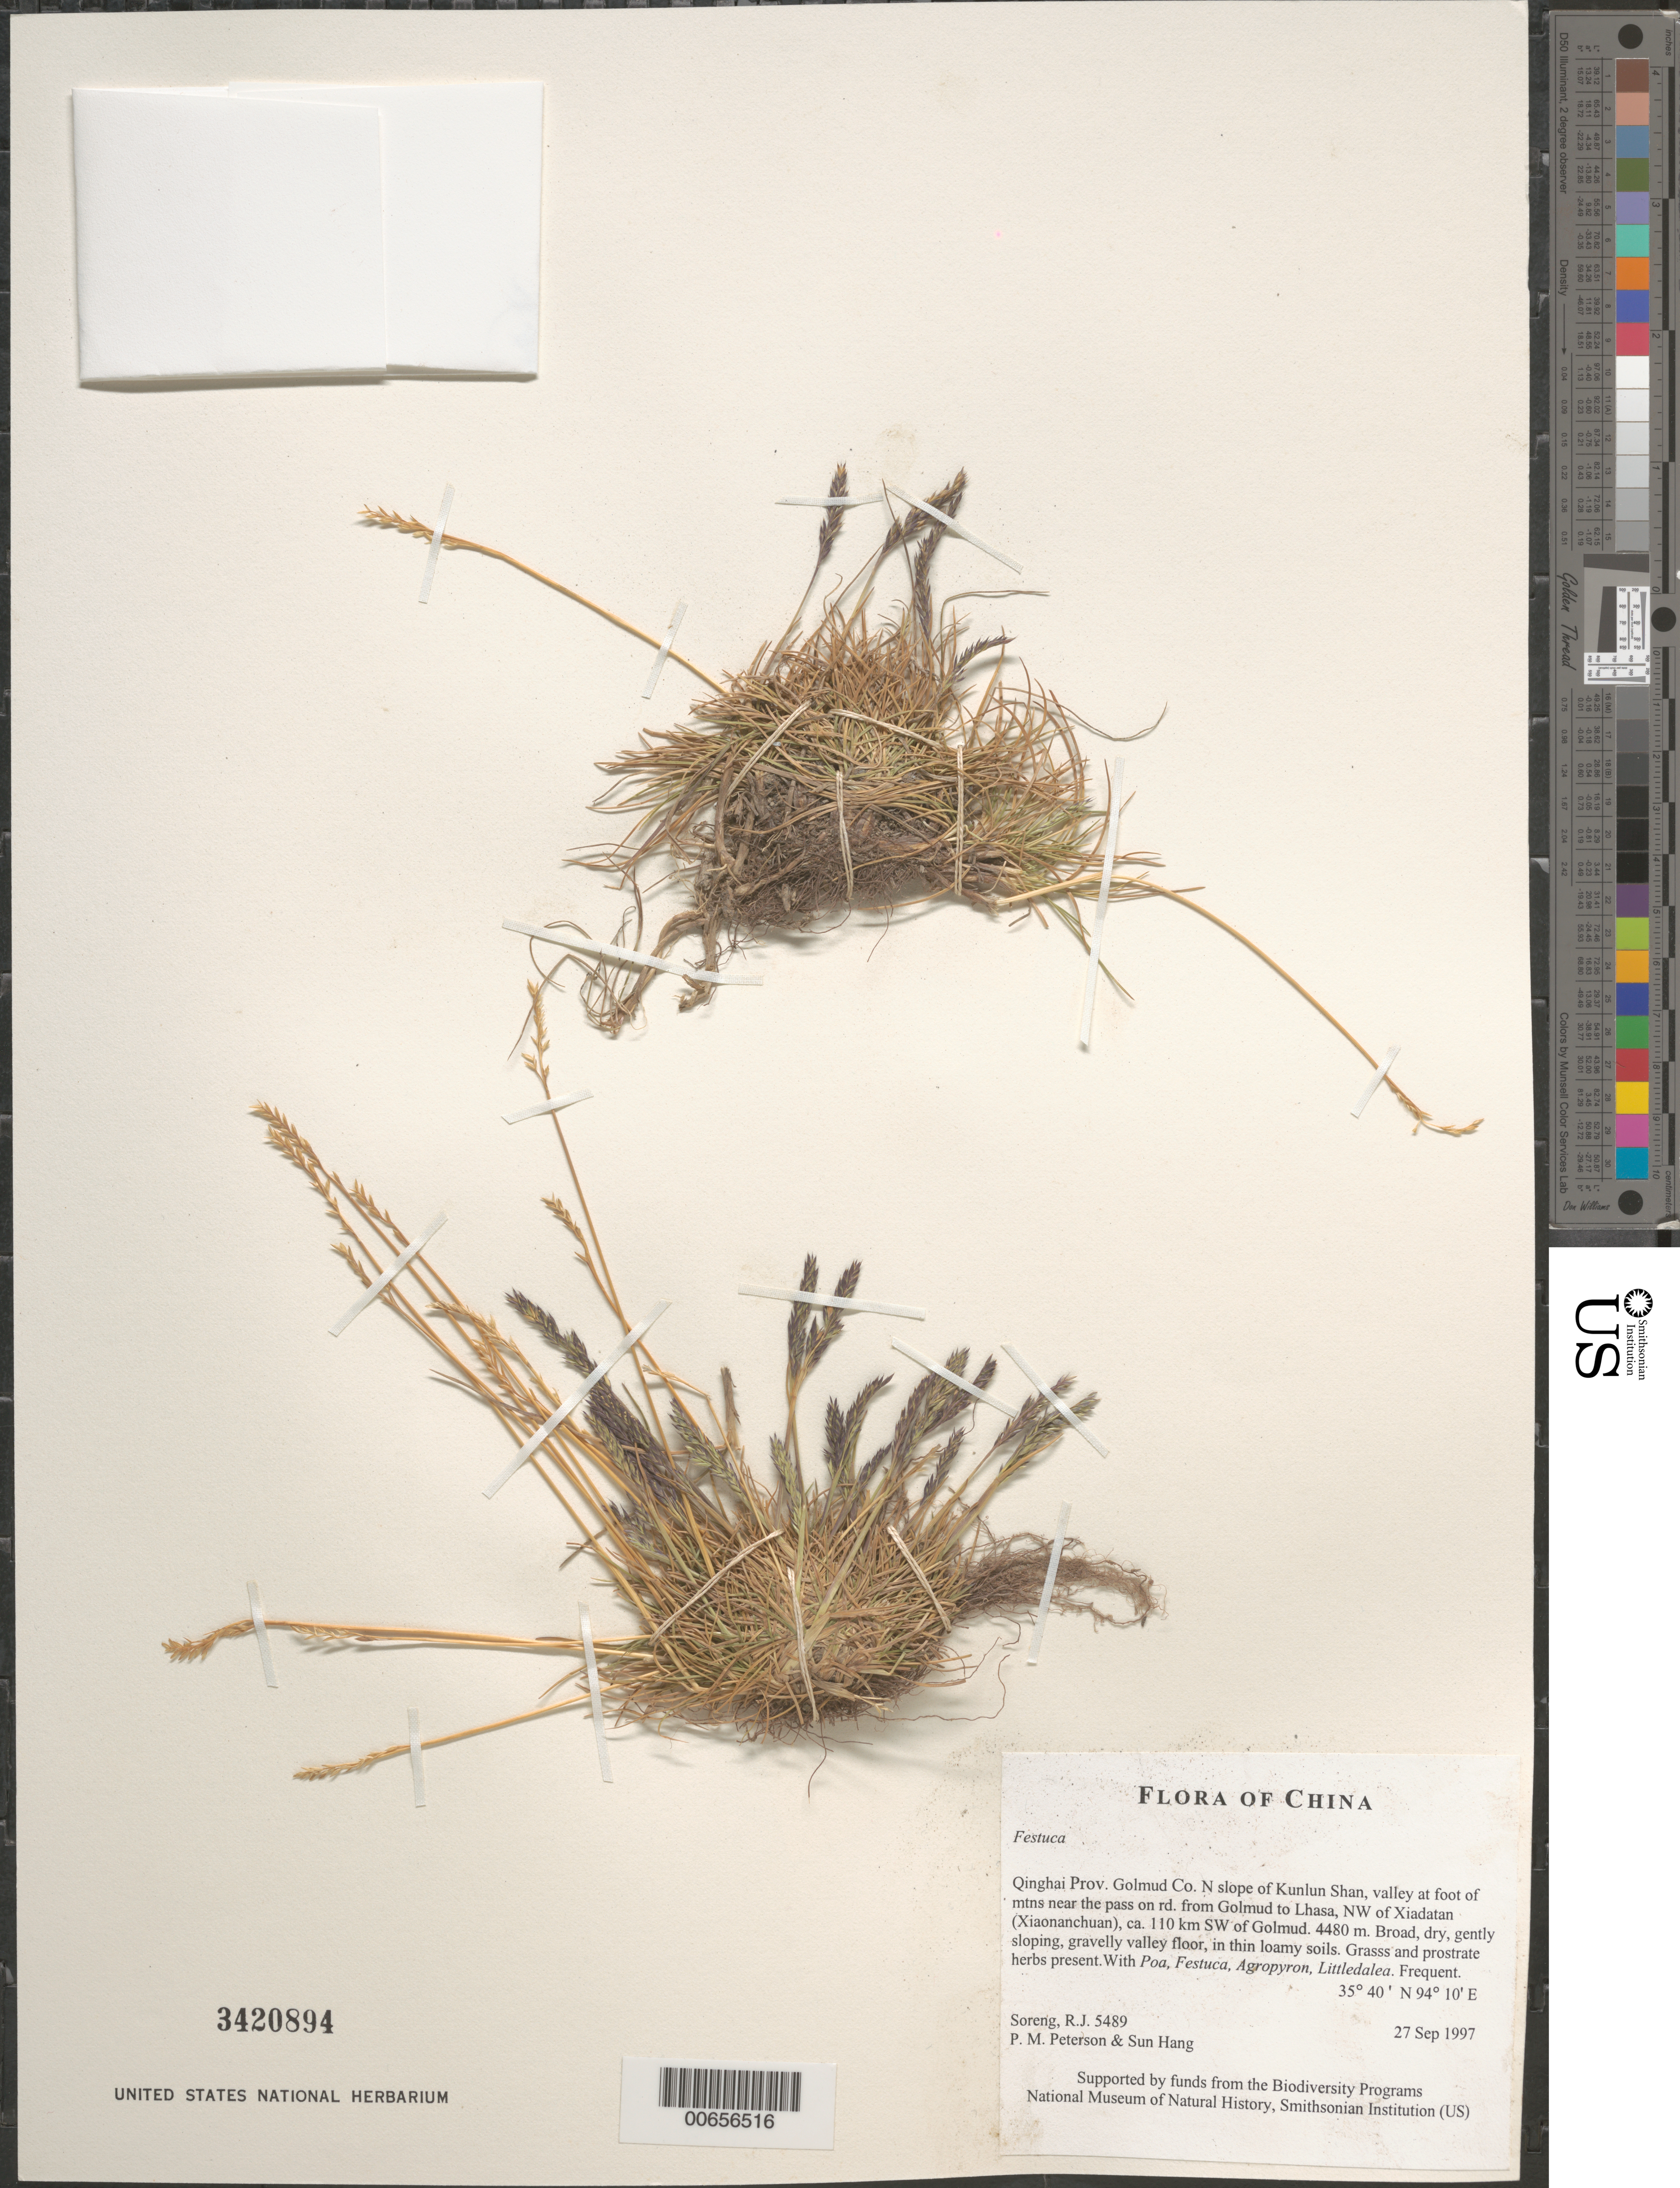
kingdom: Plantae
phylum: Tracheophyta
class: Liliopsida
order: Poales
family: Poaceae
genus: Festuca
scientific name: Festuca sp.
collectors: R. J. Soreng, P. M. Peterson & Sun Hang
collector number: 5489-b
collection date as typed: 27 Sep 1997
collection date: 1997-09-27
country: China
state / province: Qinghai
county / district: Golmud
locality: N slope of Kunlun Shan, valley at foot of mtns near the pass on rd. from Golmud to Lhasa, NW of Xiadatan (Xiaonanchuan), ca. 110 km SW of Golmud.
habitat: Broad, dry, gently sloping, gravelly valley floor, in thin loamy soils. Grasss and prostrate herbs present.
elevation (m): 4480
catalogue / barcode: US 3420894